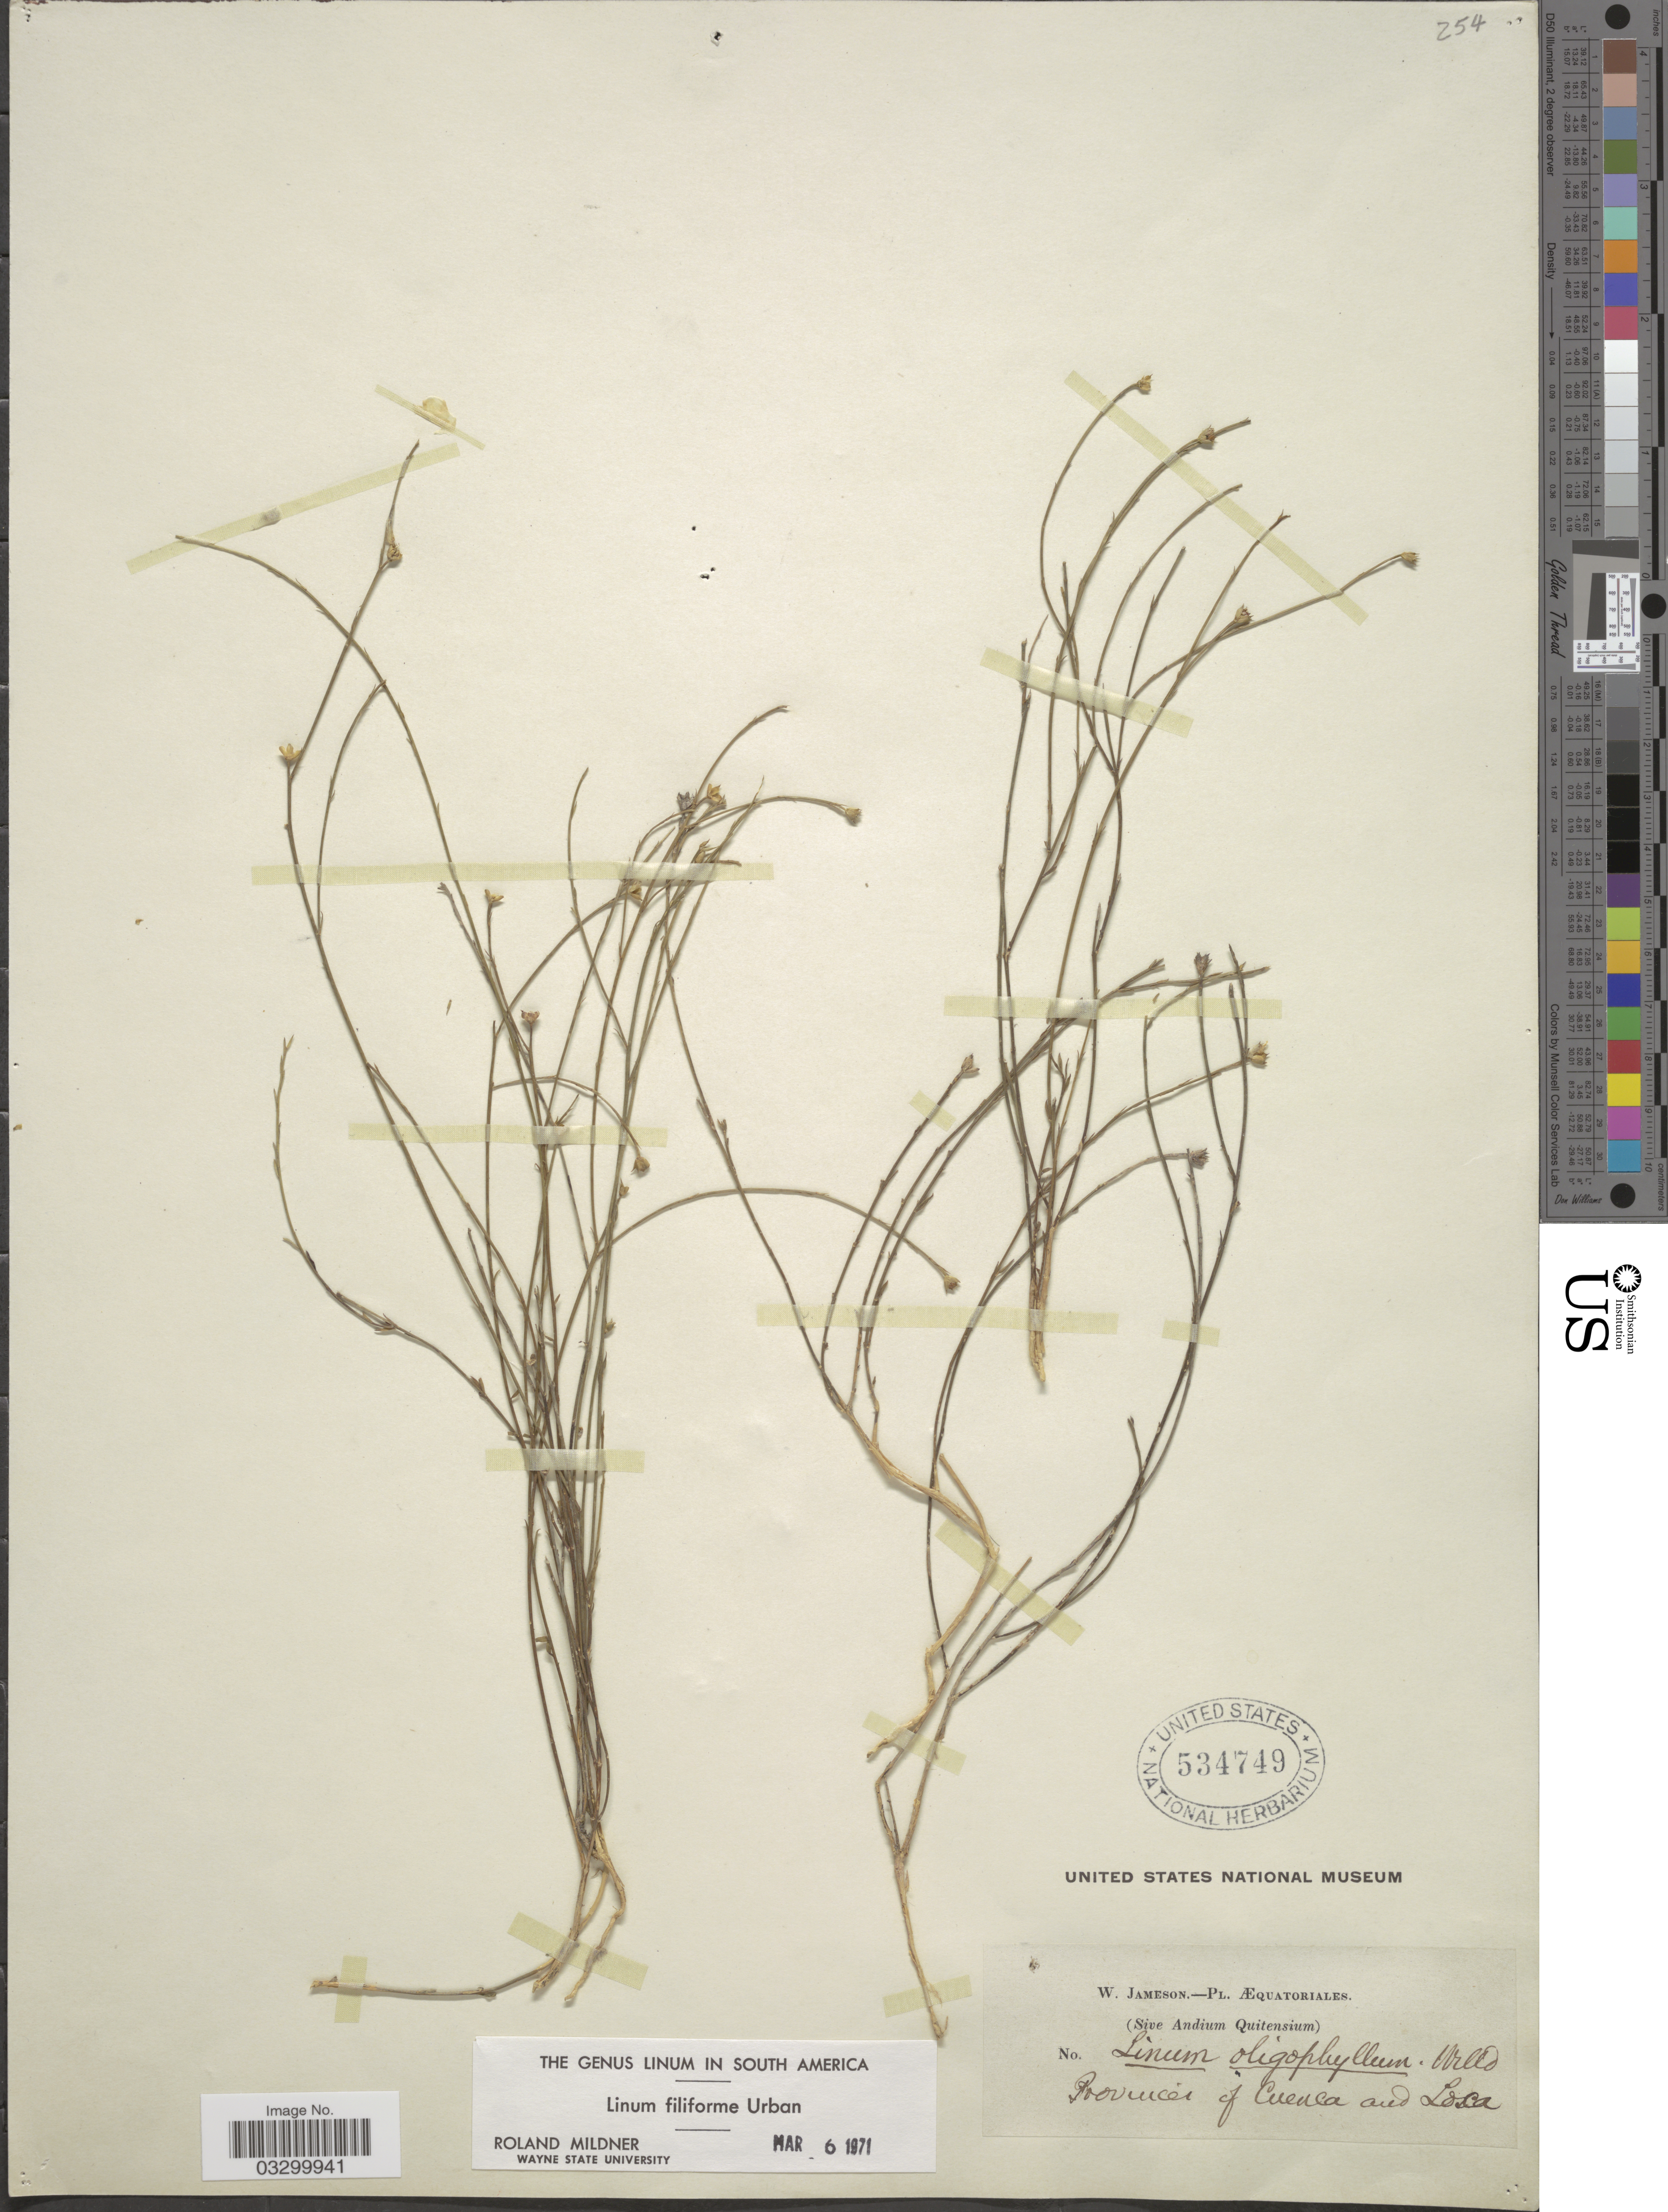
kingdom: Plantae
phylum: Tracheophyta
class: Magnoliopsida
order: Malpighiales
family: Linaceae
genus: Linum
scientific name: Linum filiforme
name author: Urb.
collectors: W. Jameson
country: Ecuador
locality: Province of Cuenca and Losca. [Modern day Loja, Ecuador; formerly Loxa]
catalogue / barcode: US 534749